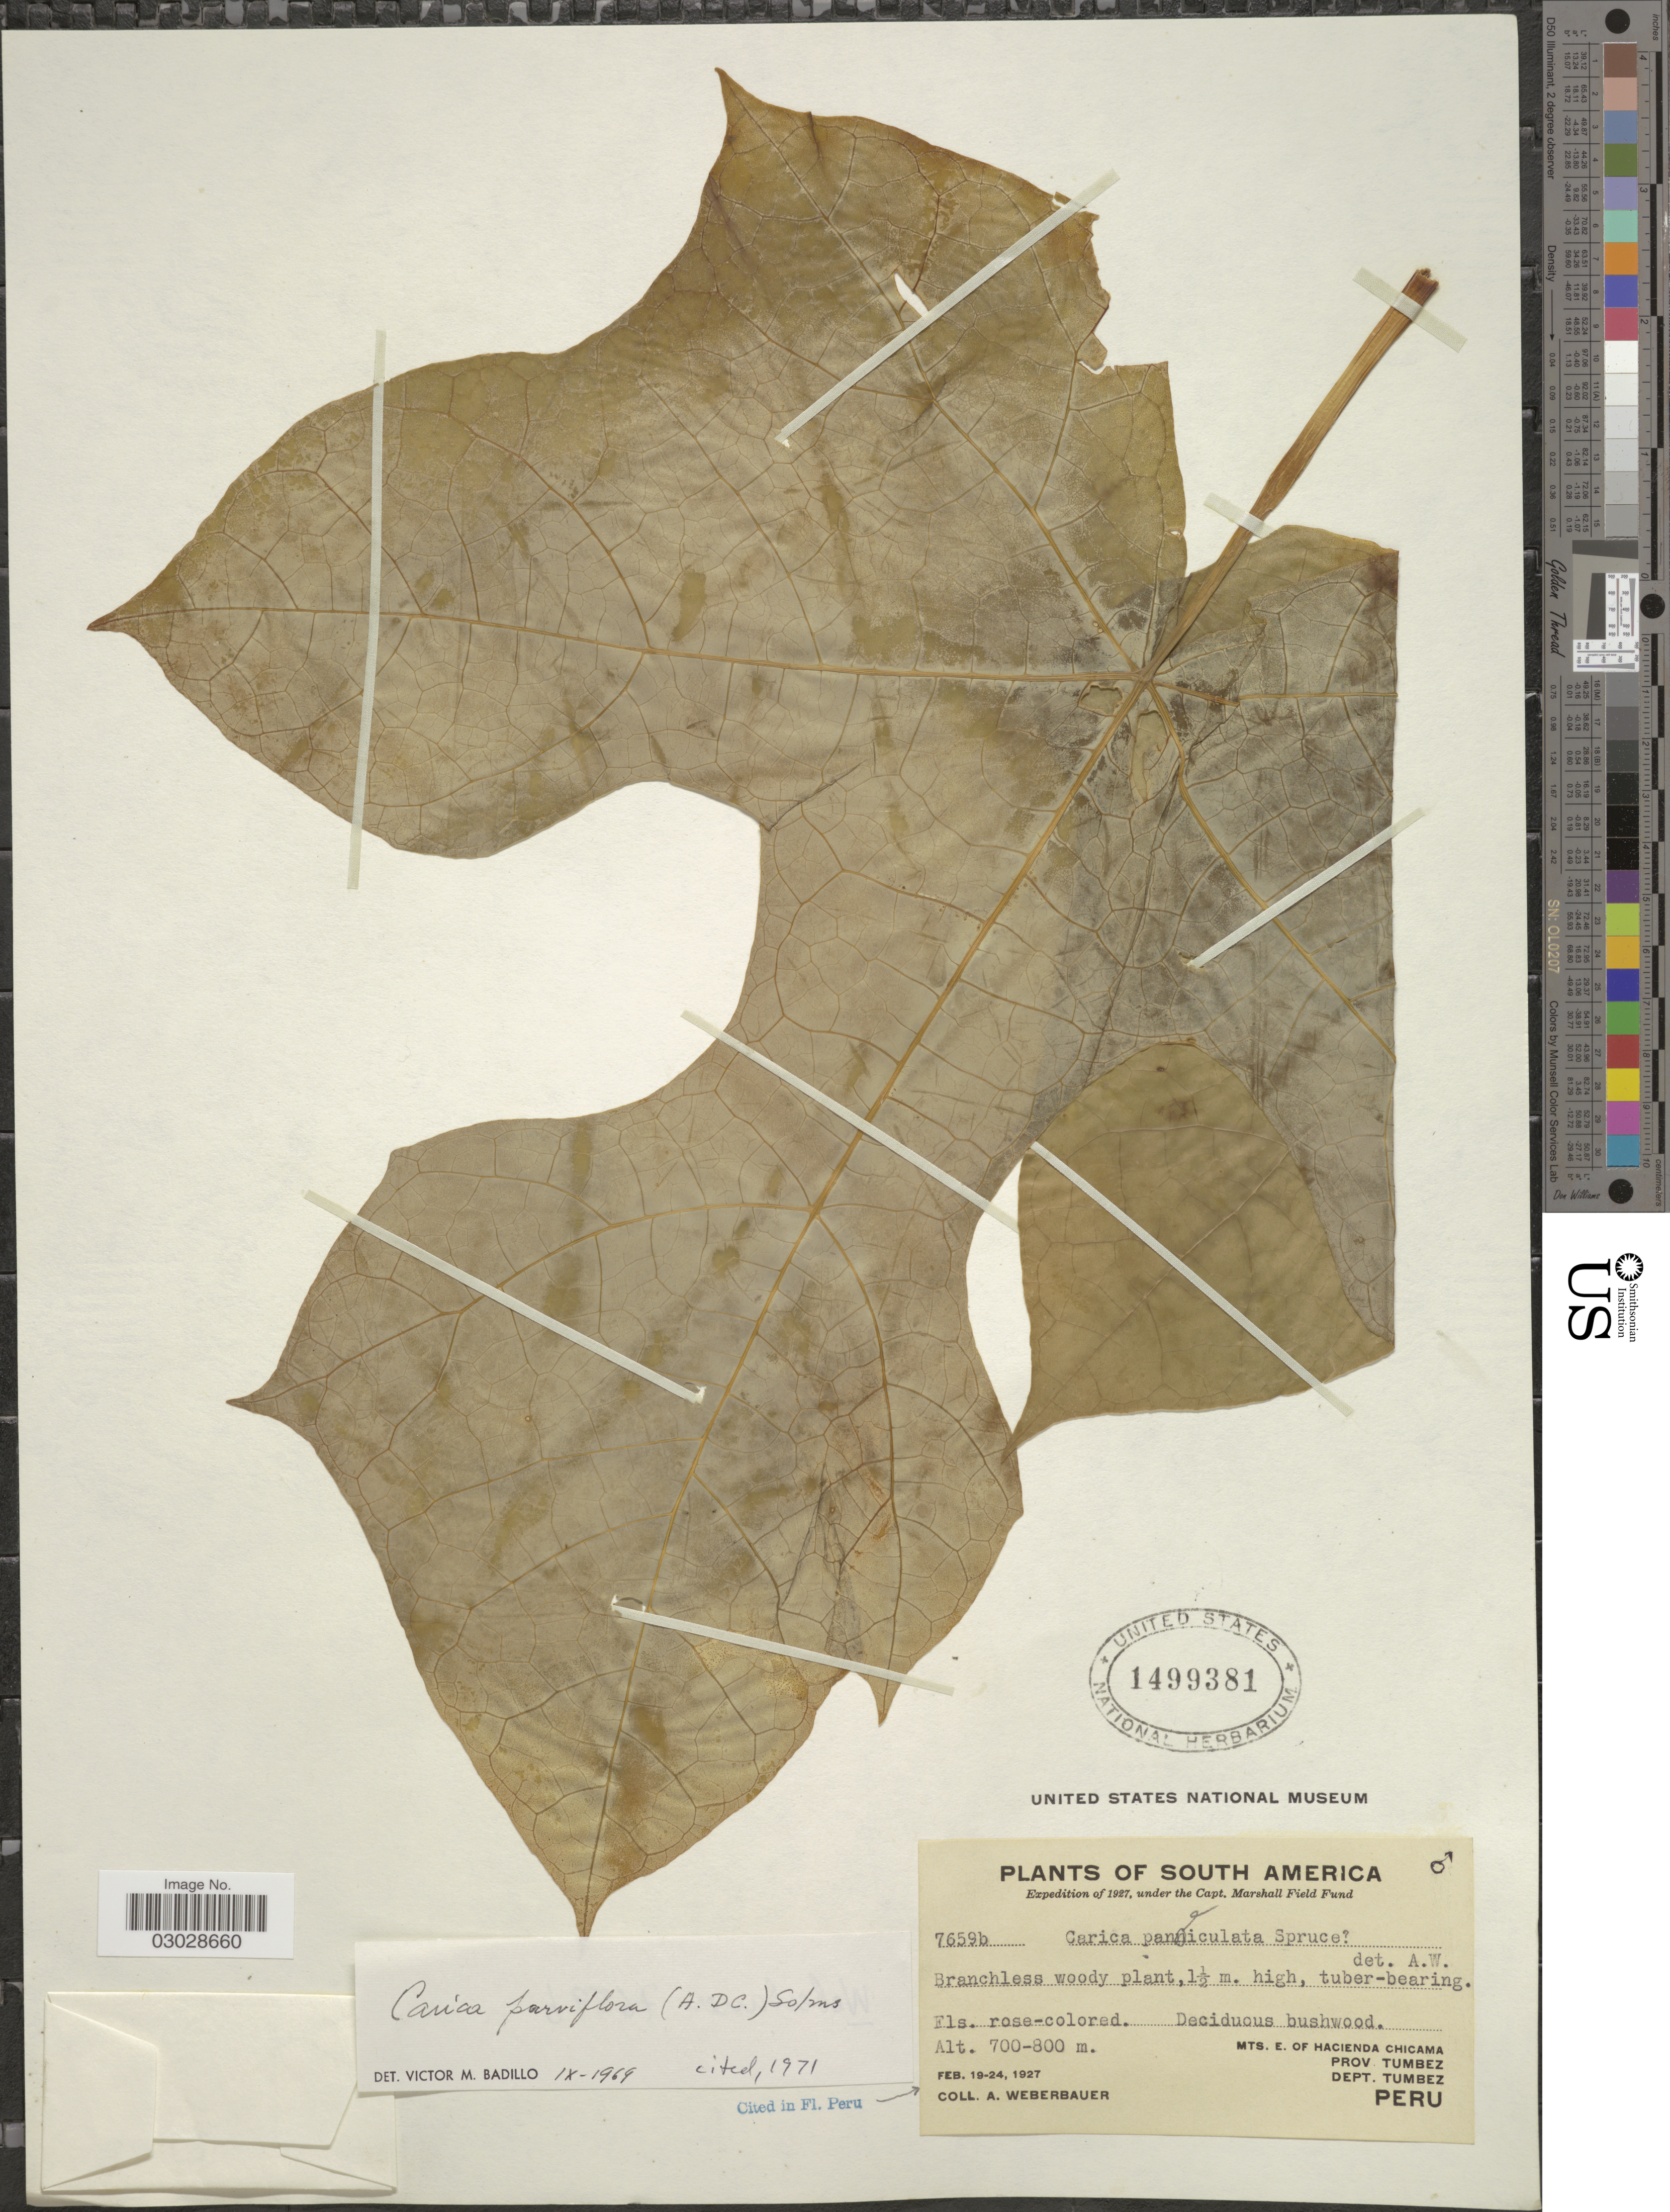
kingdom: Plantae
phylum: Tracheophyta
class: Magnoliopsida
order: Brassicales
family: Caricaceae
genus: Vasconcellea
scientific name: Vasconcellea parviflora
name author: A. DC.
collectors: A. Weberbauer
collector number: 7659b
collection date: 1927-02-19/1927-02-24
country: Peru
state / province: Tumbes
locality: Mts. E. of Hacienda Chicama, Prov. Tumbez, Dept. Tumbez.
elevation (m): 700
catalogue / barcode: US 1499381